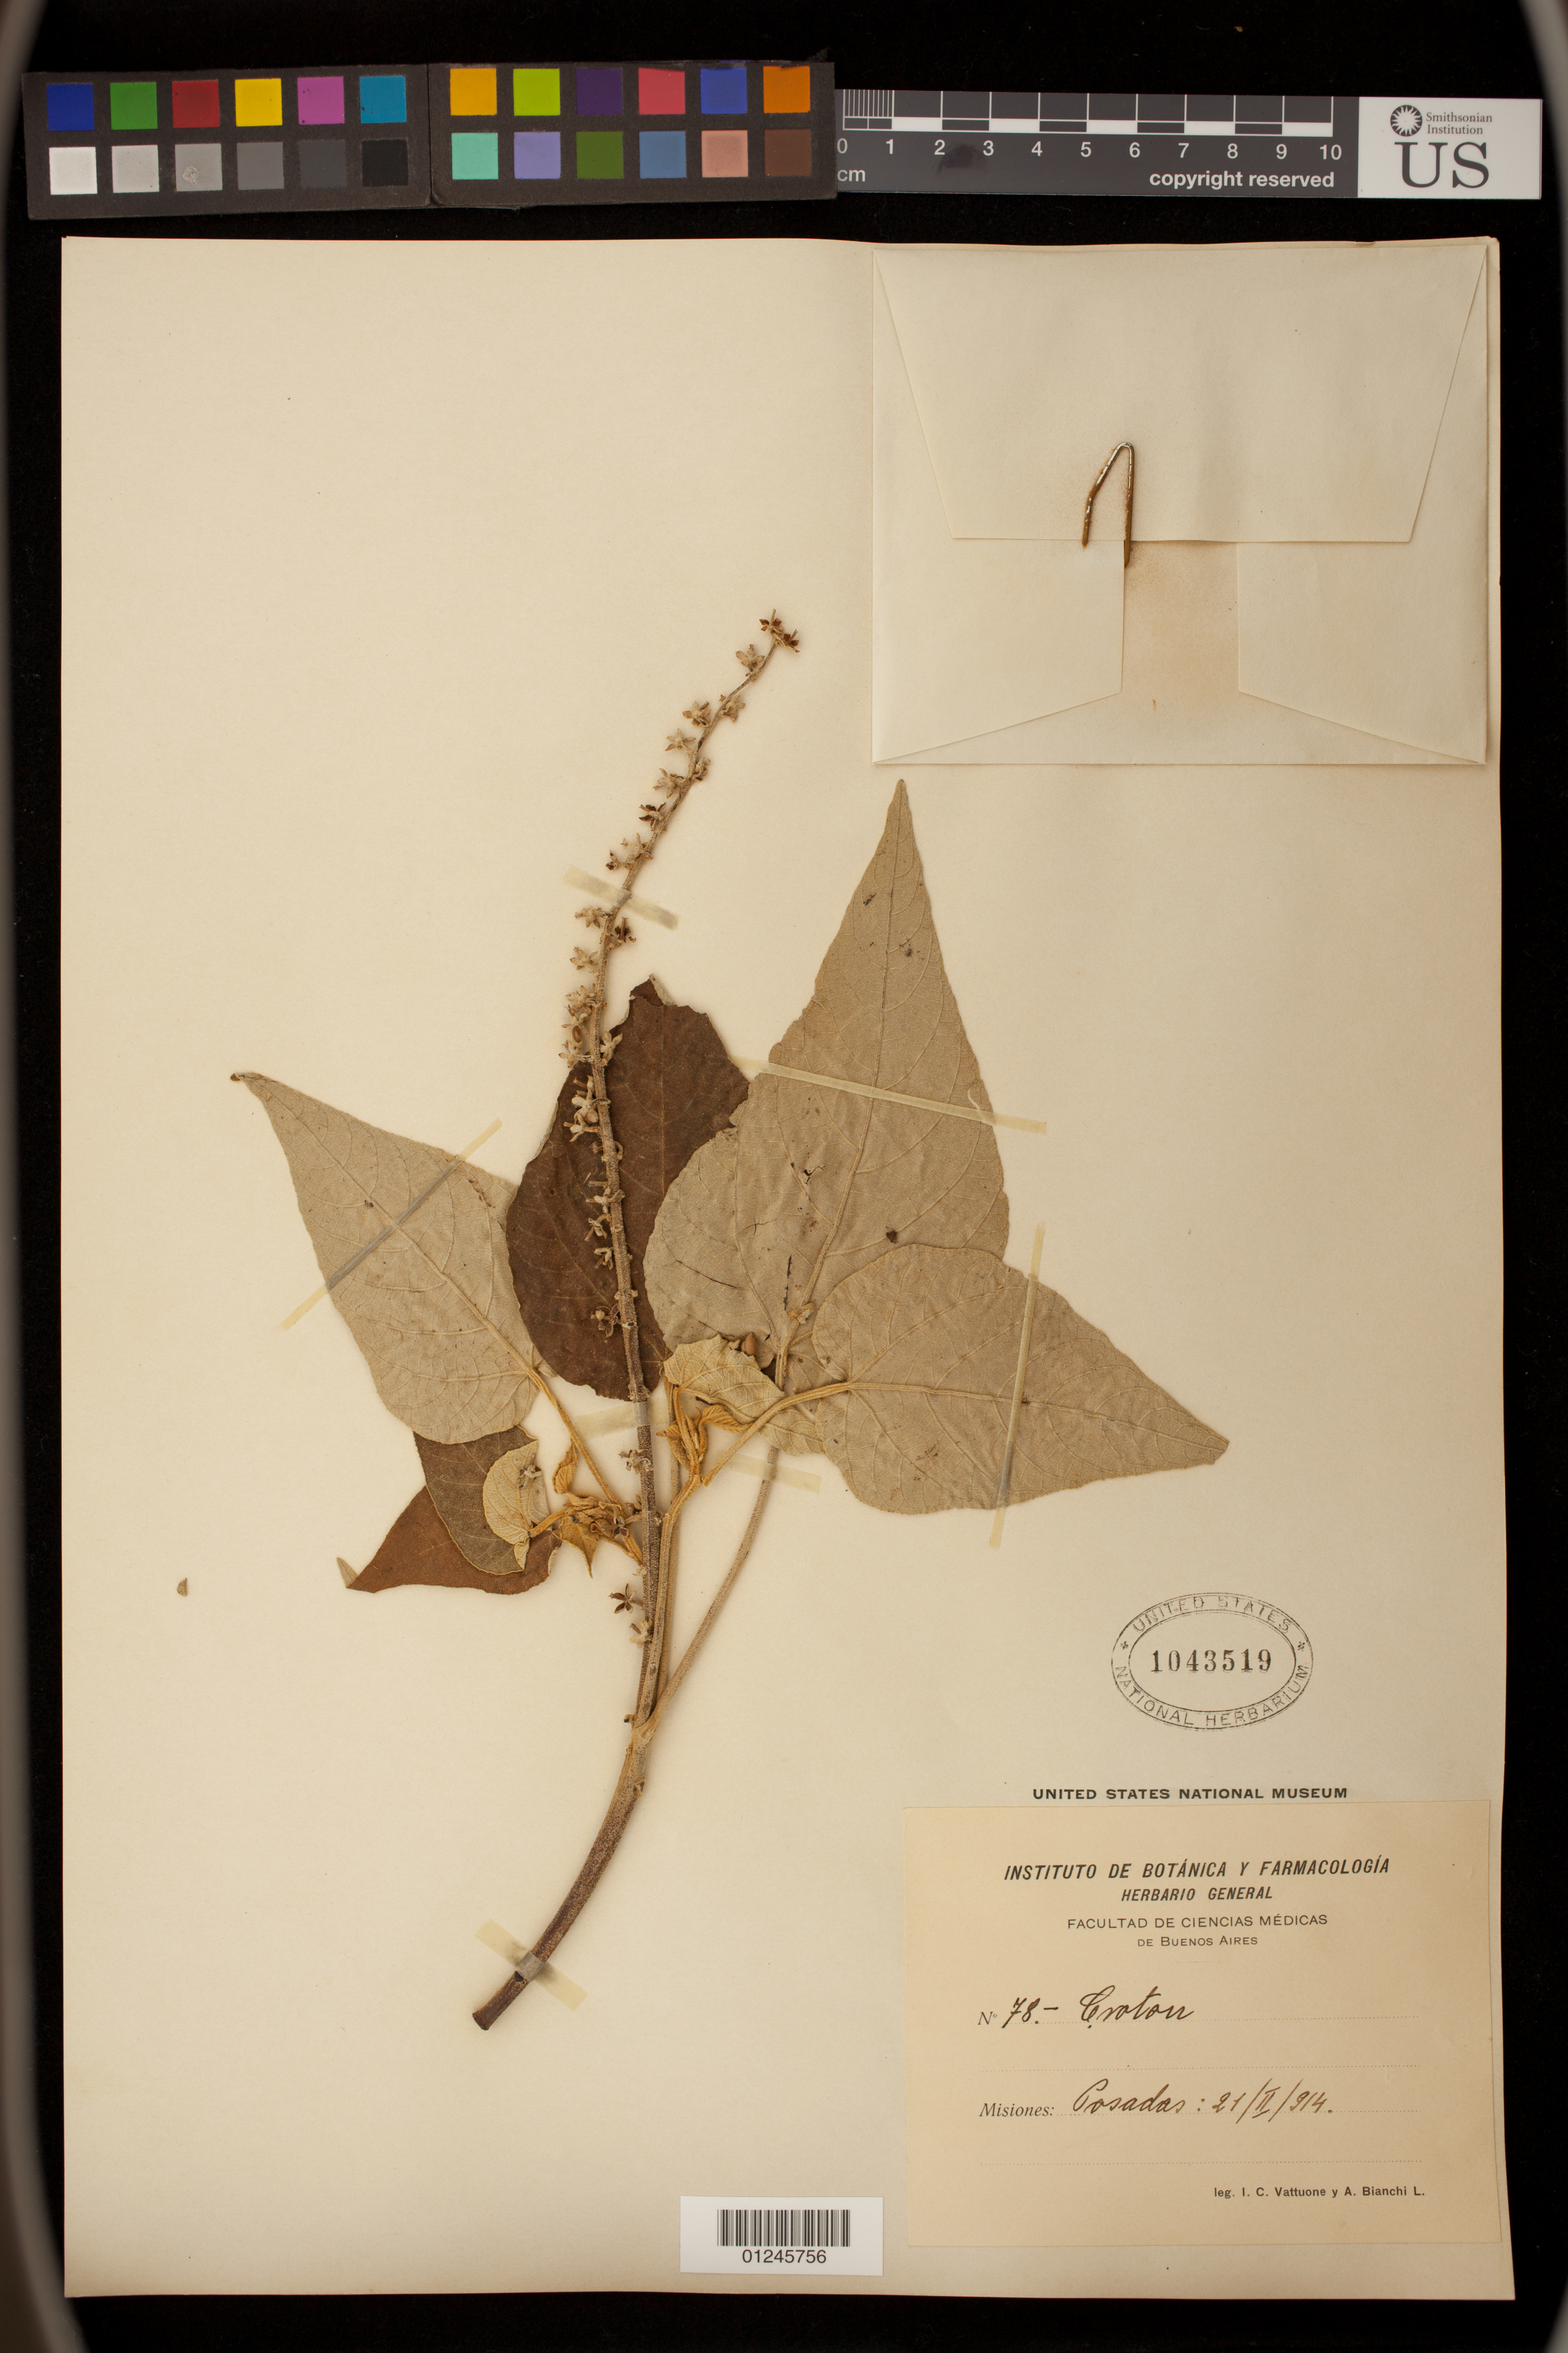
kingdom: Plantae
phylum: Tracheophyta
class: Magnoliopsida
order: Malpighiales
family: Euphorbiaceae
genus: Croton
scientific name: Croton sarcopetalus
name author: Müll. Arg.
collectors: I. Vattuone & A. Bianchi L.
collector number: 78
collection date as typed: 21 Feb 1914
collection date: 1914-02-21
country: Argentina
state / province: Misiones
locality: Posadas.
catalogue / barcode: US 1043519